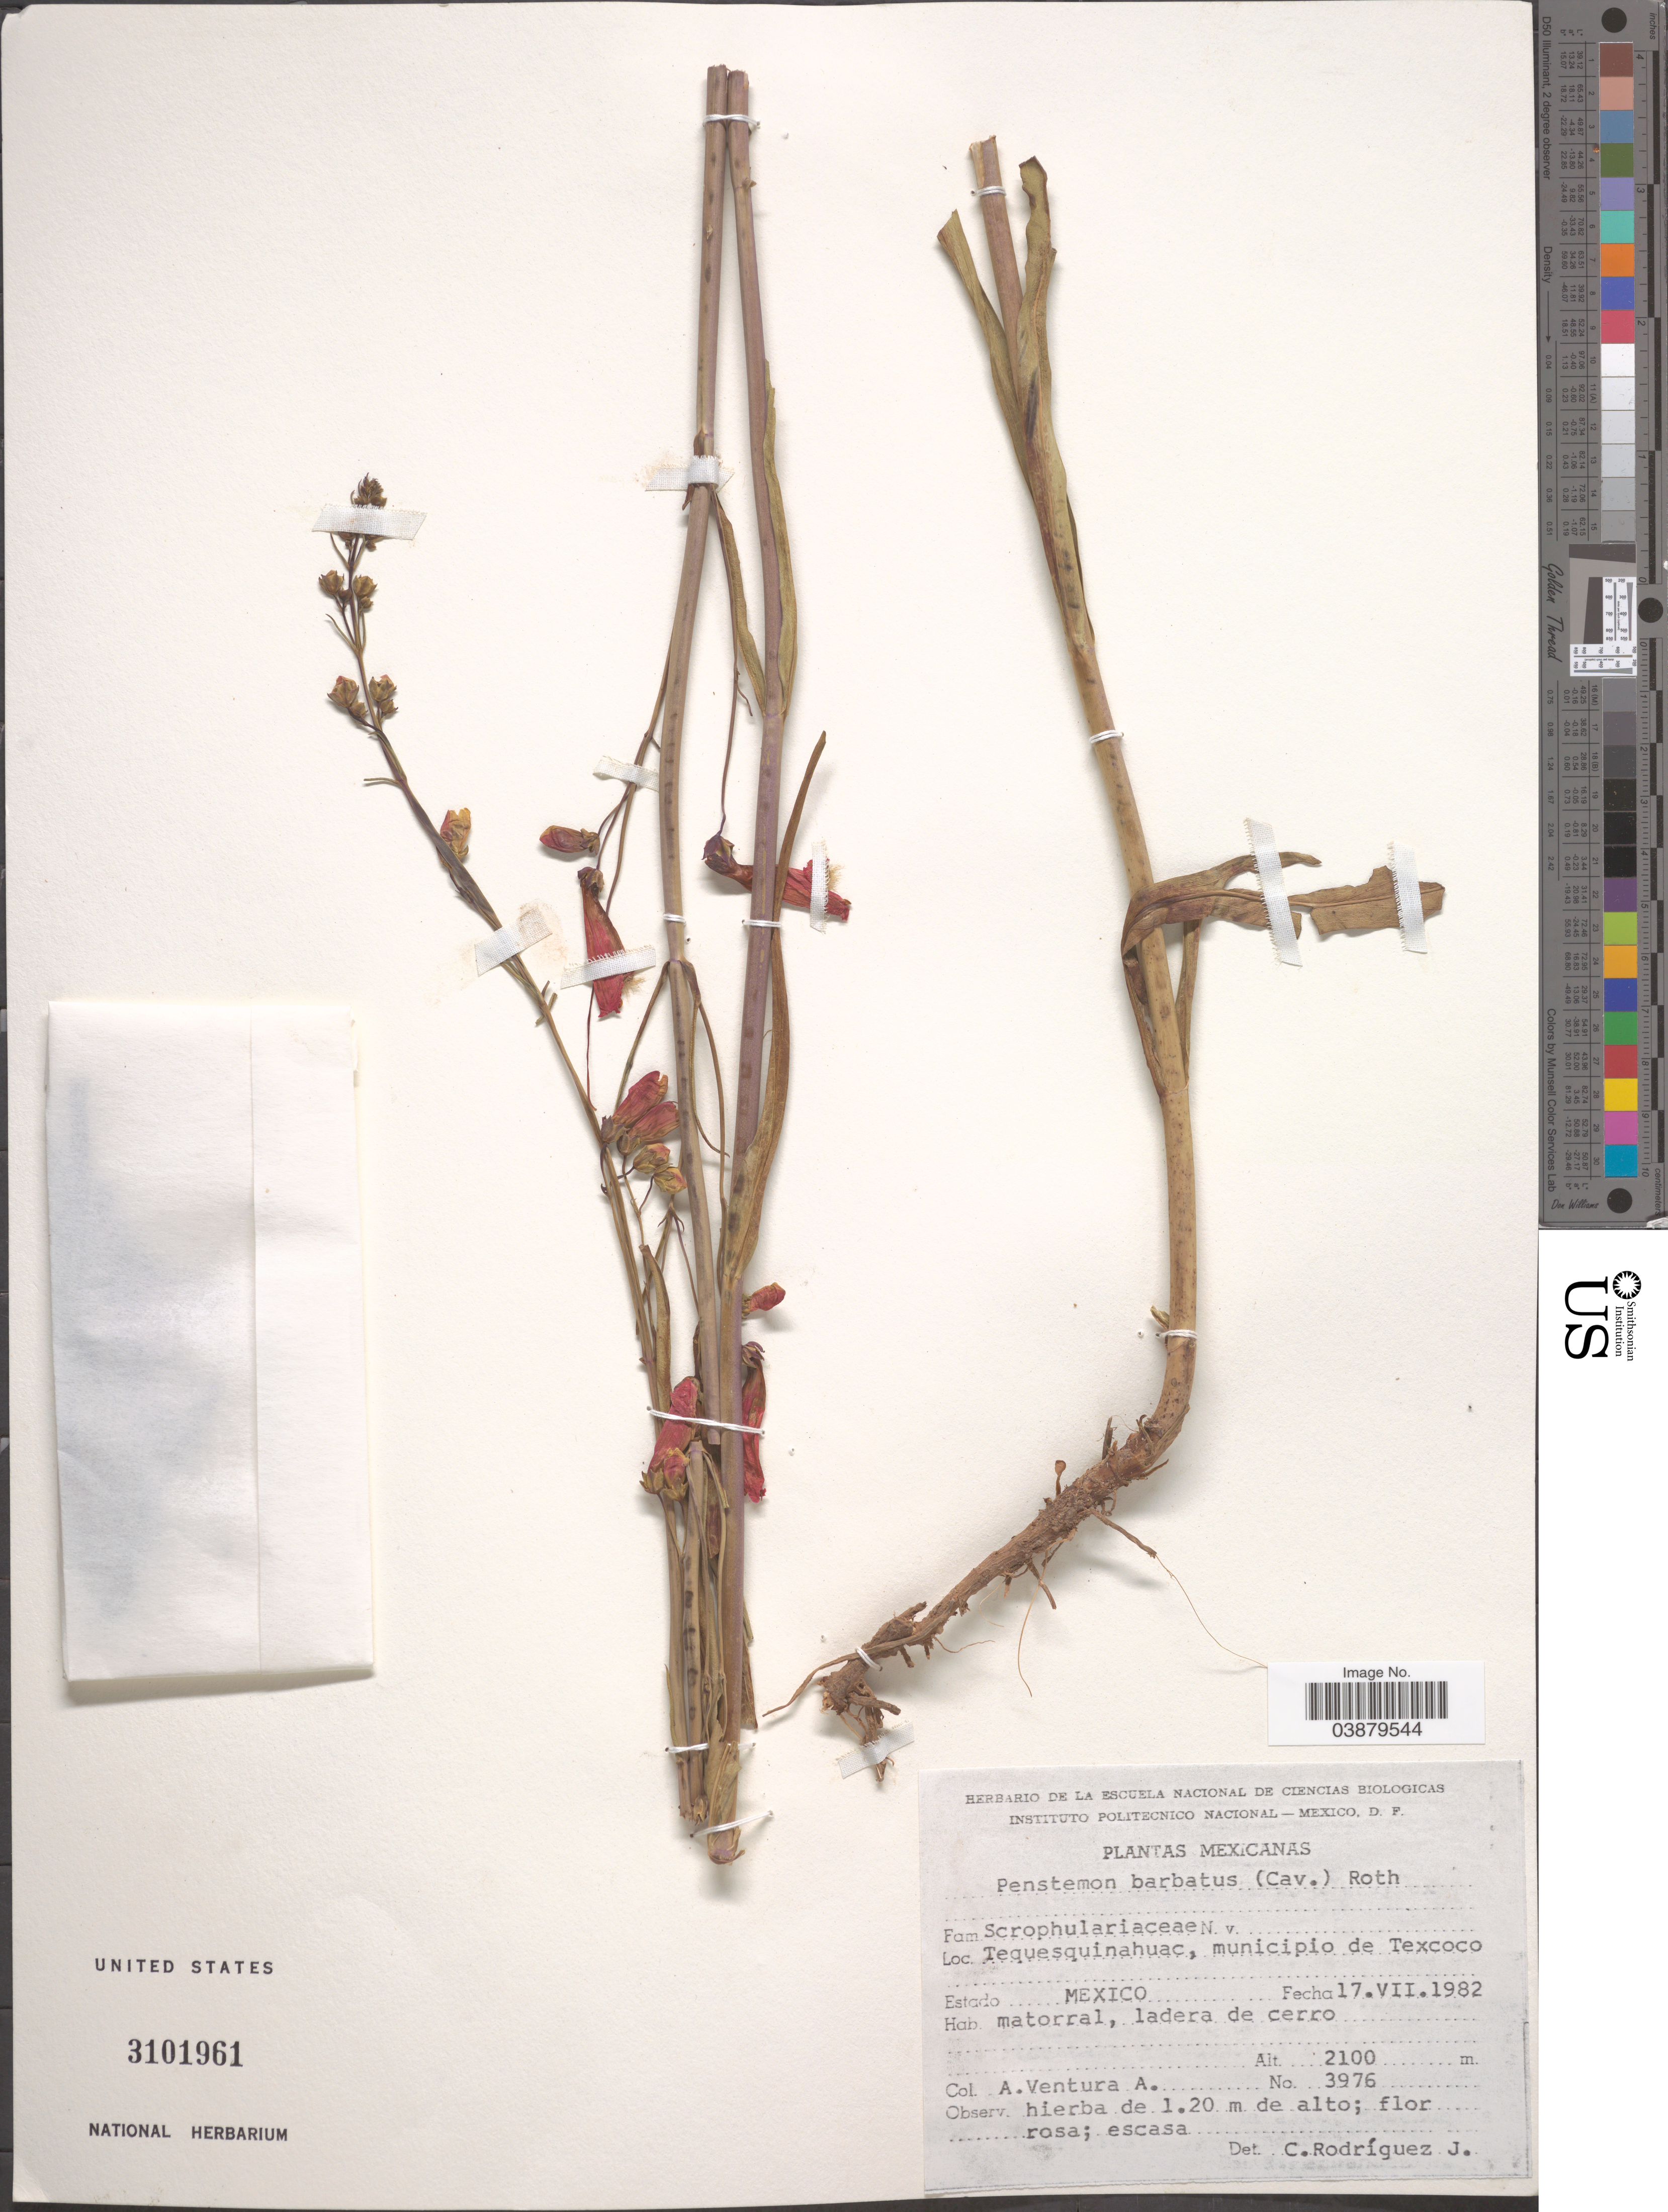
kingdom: Plantae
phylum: Tracheophyta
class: Magnoliopsida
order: Lamiales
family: Plantaginaceae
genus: Penstemon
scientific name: Penstemon barbatus subsp. barbatus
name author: (Cav.) Roth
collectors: A. Ventura A.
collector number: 3976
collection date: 1982-07-17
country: Mexico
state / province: México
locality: Tequesquinahuac, municipio de Texcoco.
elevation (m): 2100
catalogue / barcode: US 3101961